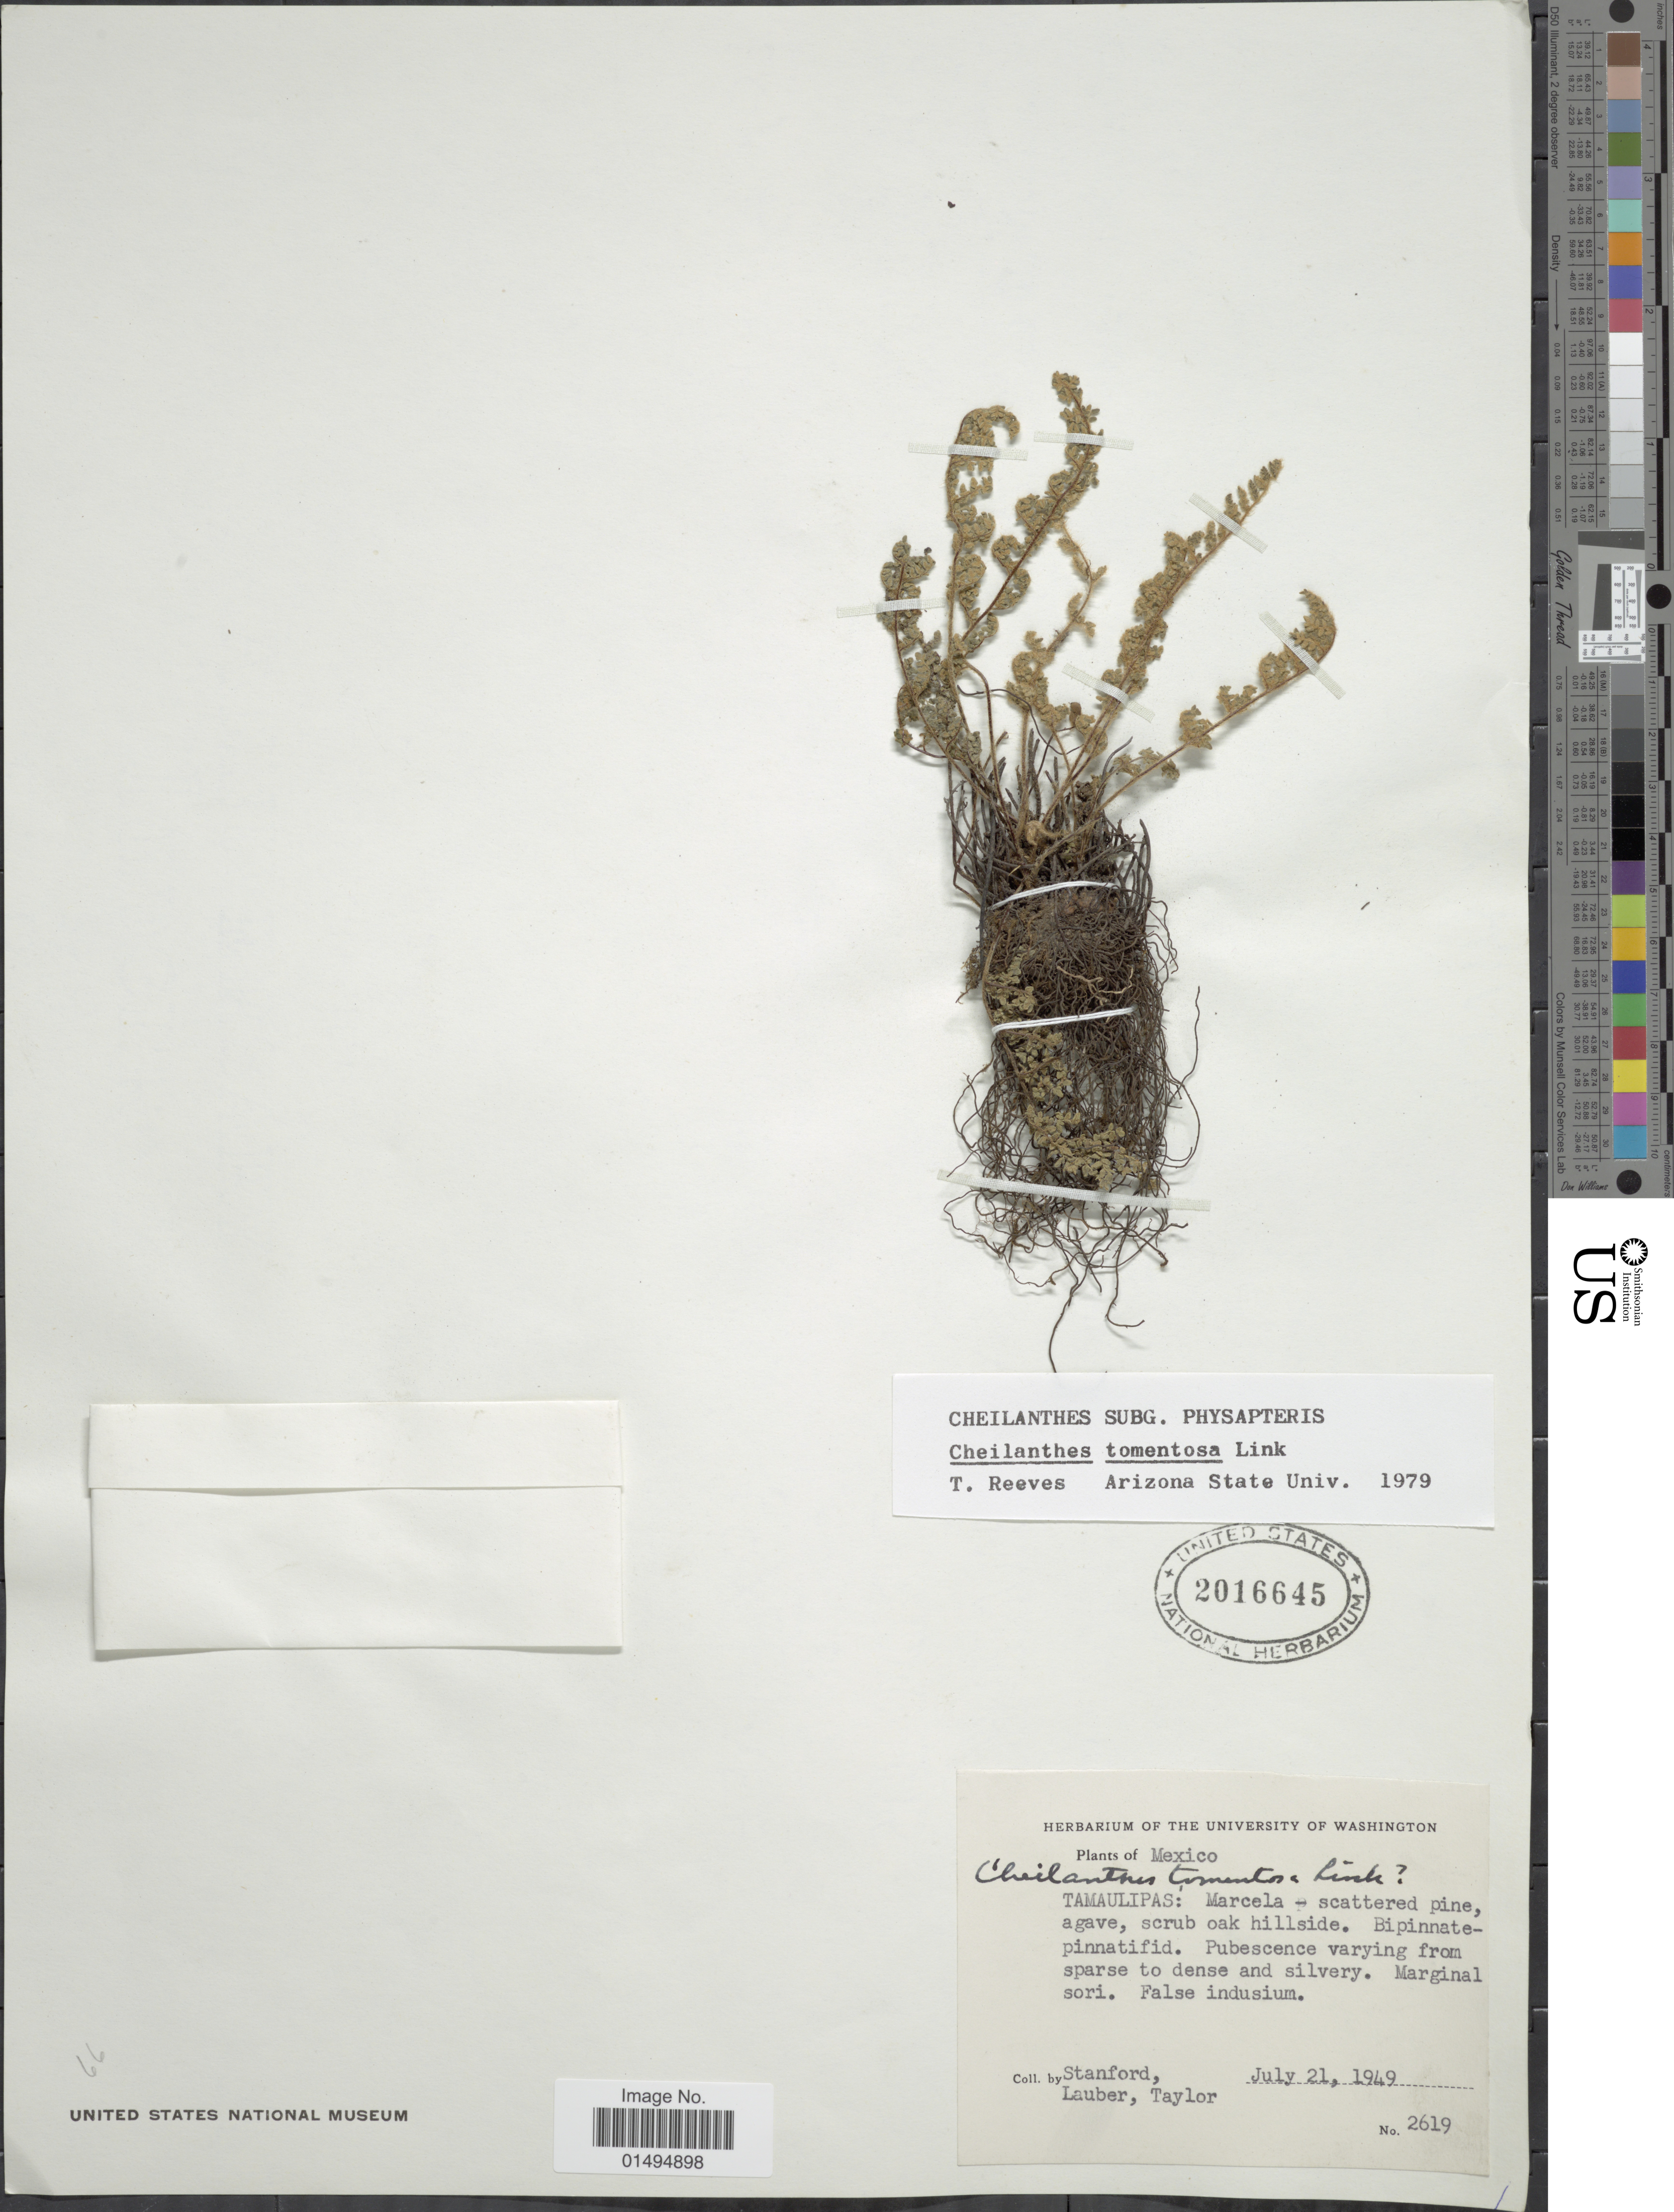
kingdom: Plantae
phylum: Tracheophyta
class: Polypodiopsida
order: Polypodiales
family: Pteridaceae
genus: Myriopteris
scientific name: Myriopteris tomentosa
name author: (Link) Fée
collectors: -. Stanford, Lauber, -- & -- Taylor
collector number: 2619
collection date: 1949-07-21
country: Mexico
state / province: Tamaulipas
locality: Marcela.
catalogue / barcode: US 2016645